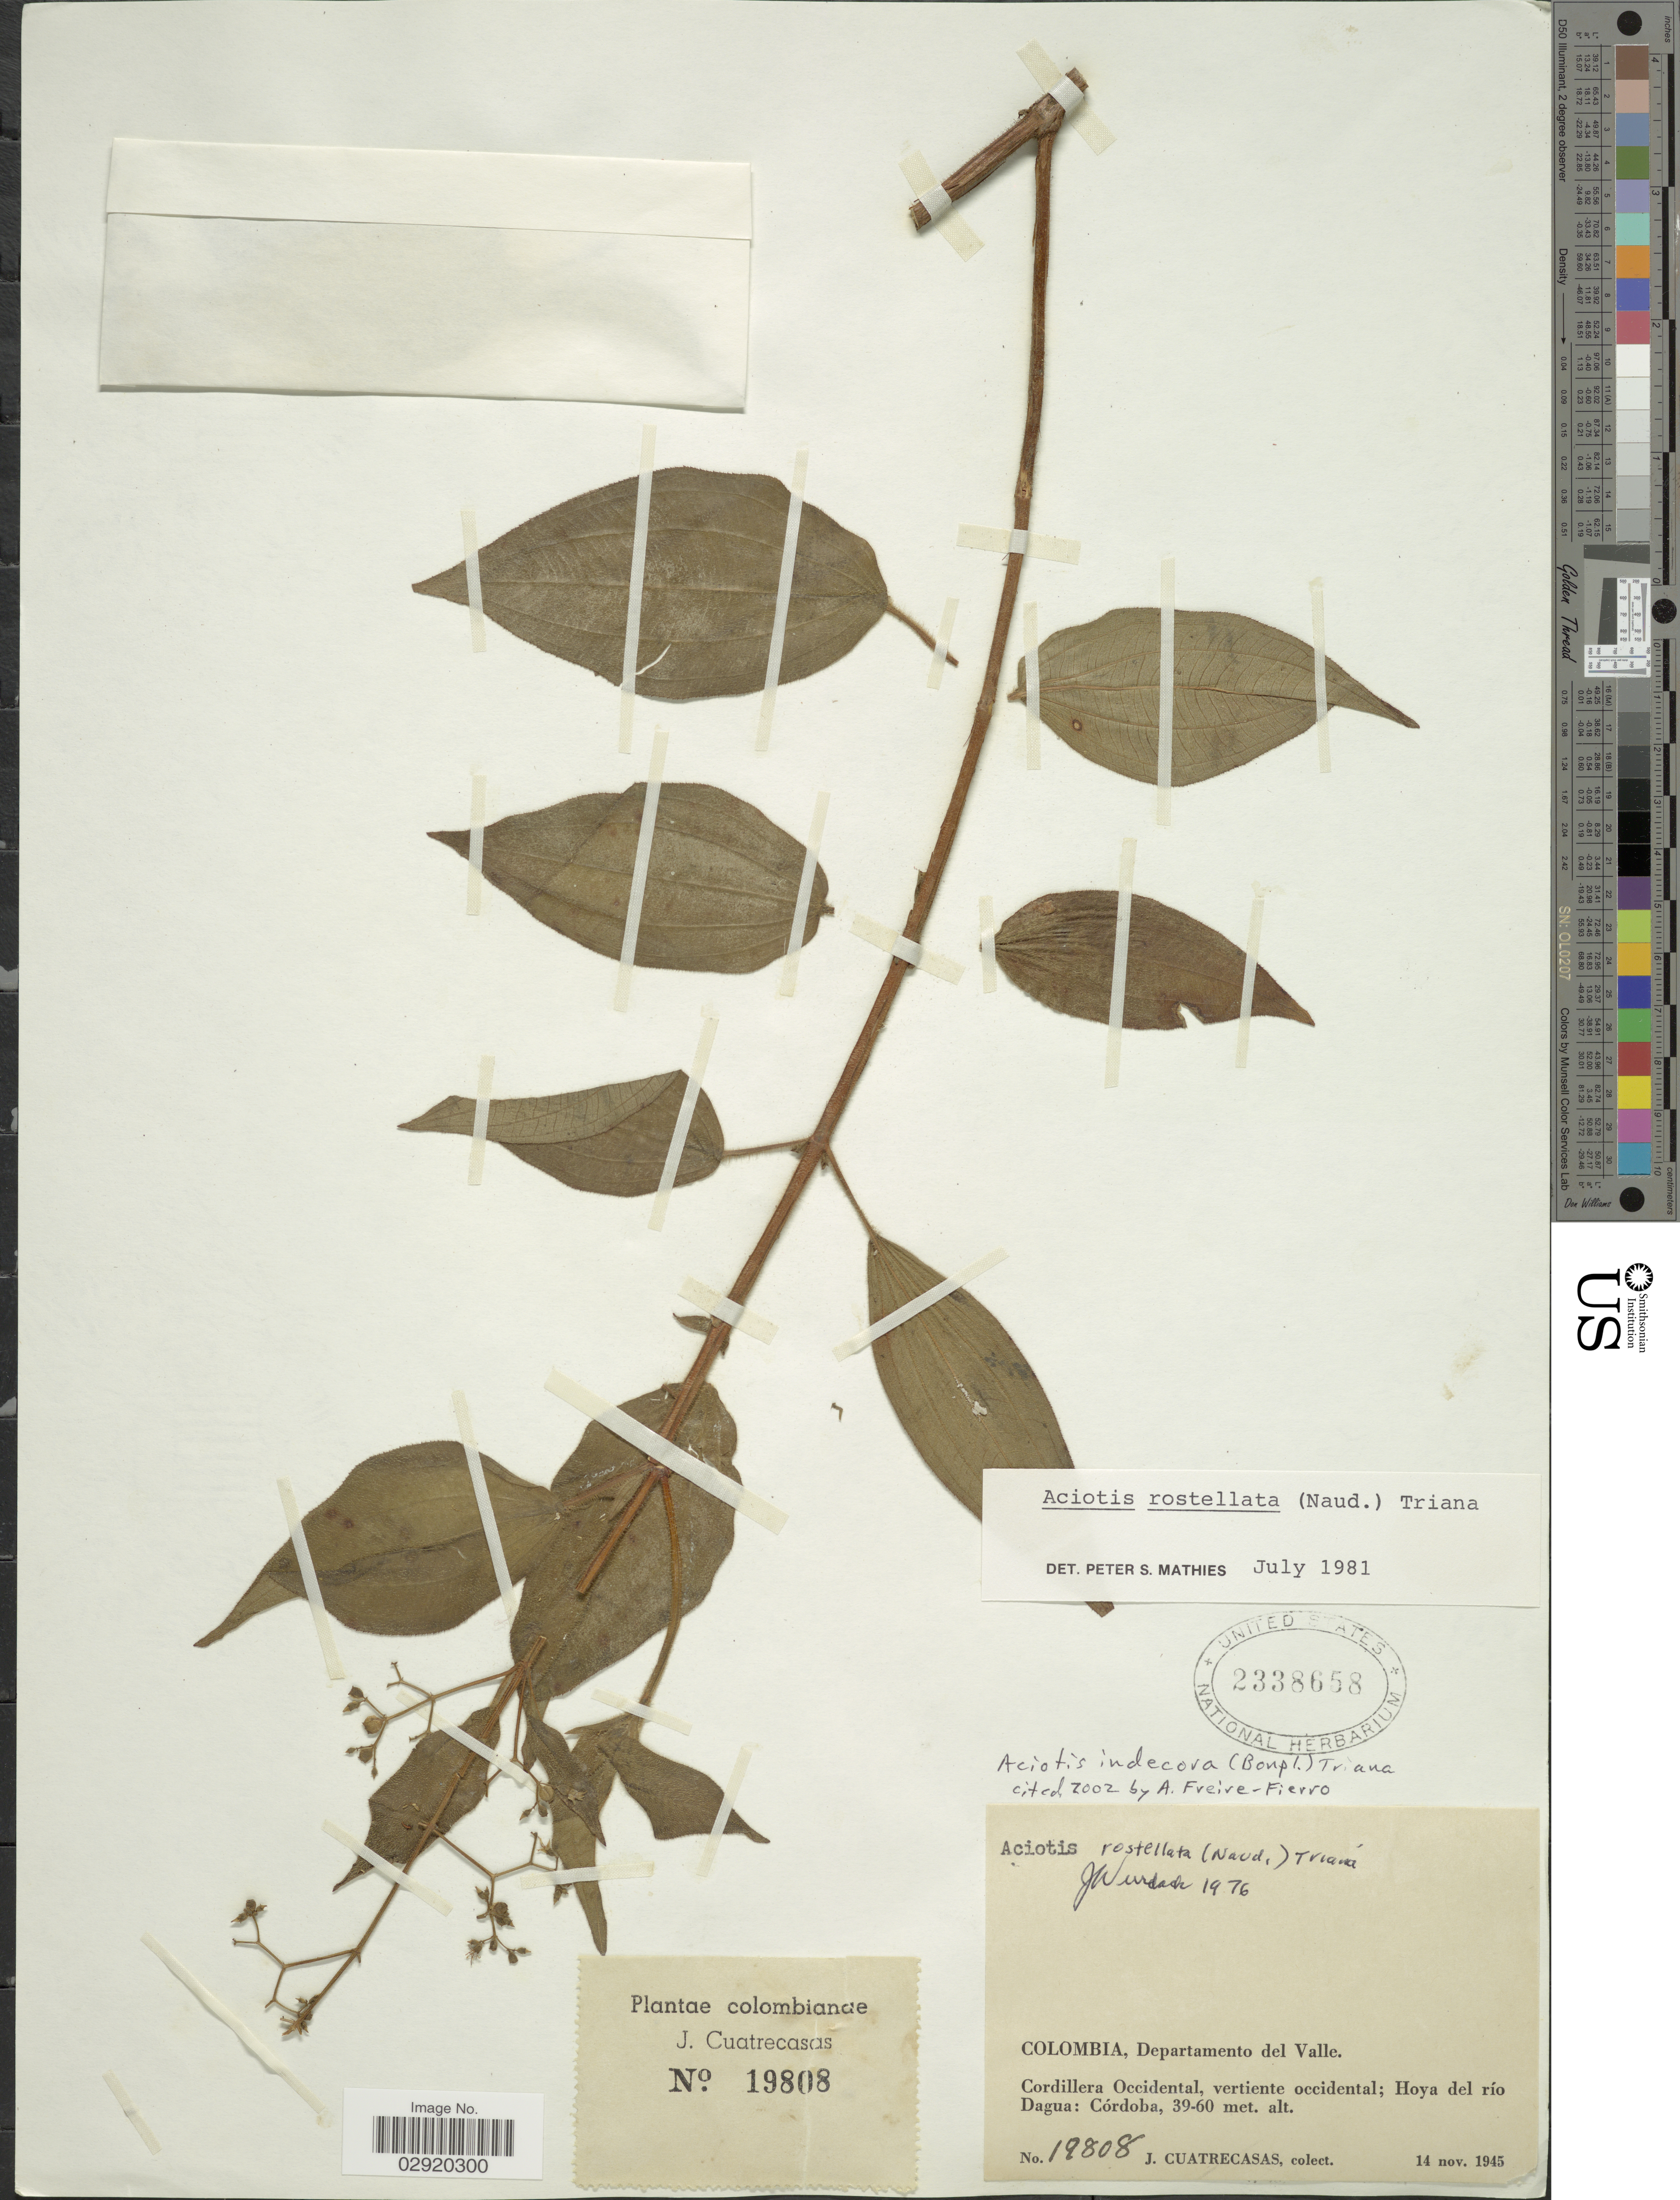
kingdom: Plantae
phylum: Tracheophyta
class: Magnoliopsida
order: Myrtales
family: Melastomataceae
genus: Aciotis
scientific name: Aciotis indecora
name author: (Bonpl.) Triana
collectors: J. Cuatrecasas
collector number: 19808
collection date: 1945-11-14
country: Colombia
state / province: Valle del Cauca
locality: Departamento del Valle. Cordillera Occidental, vertiente occidental; Hoya del río Dagua.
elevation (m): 39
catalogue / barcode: US 2338658